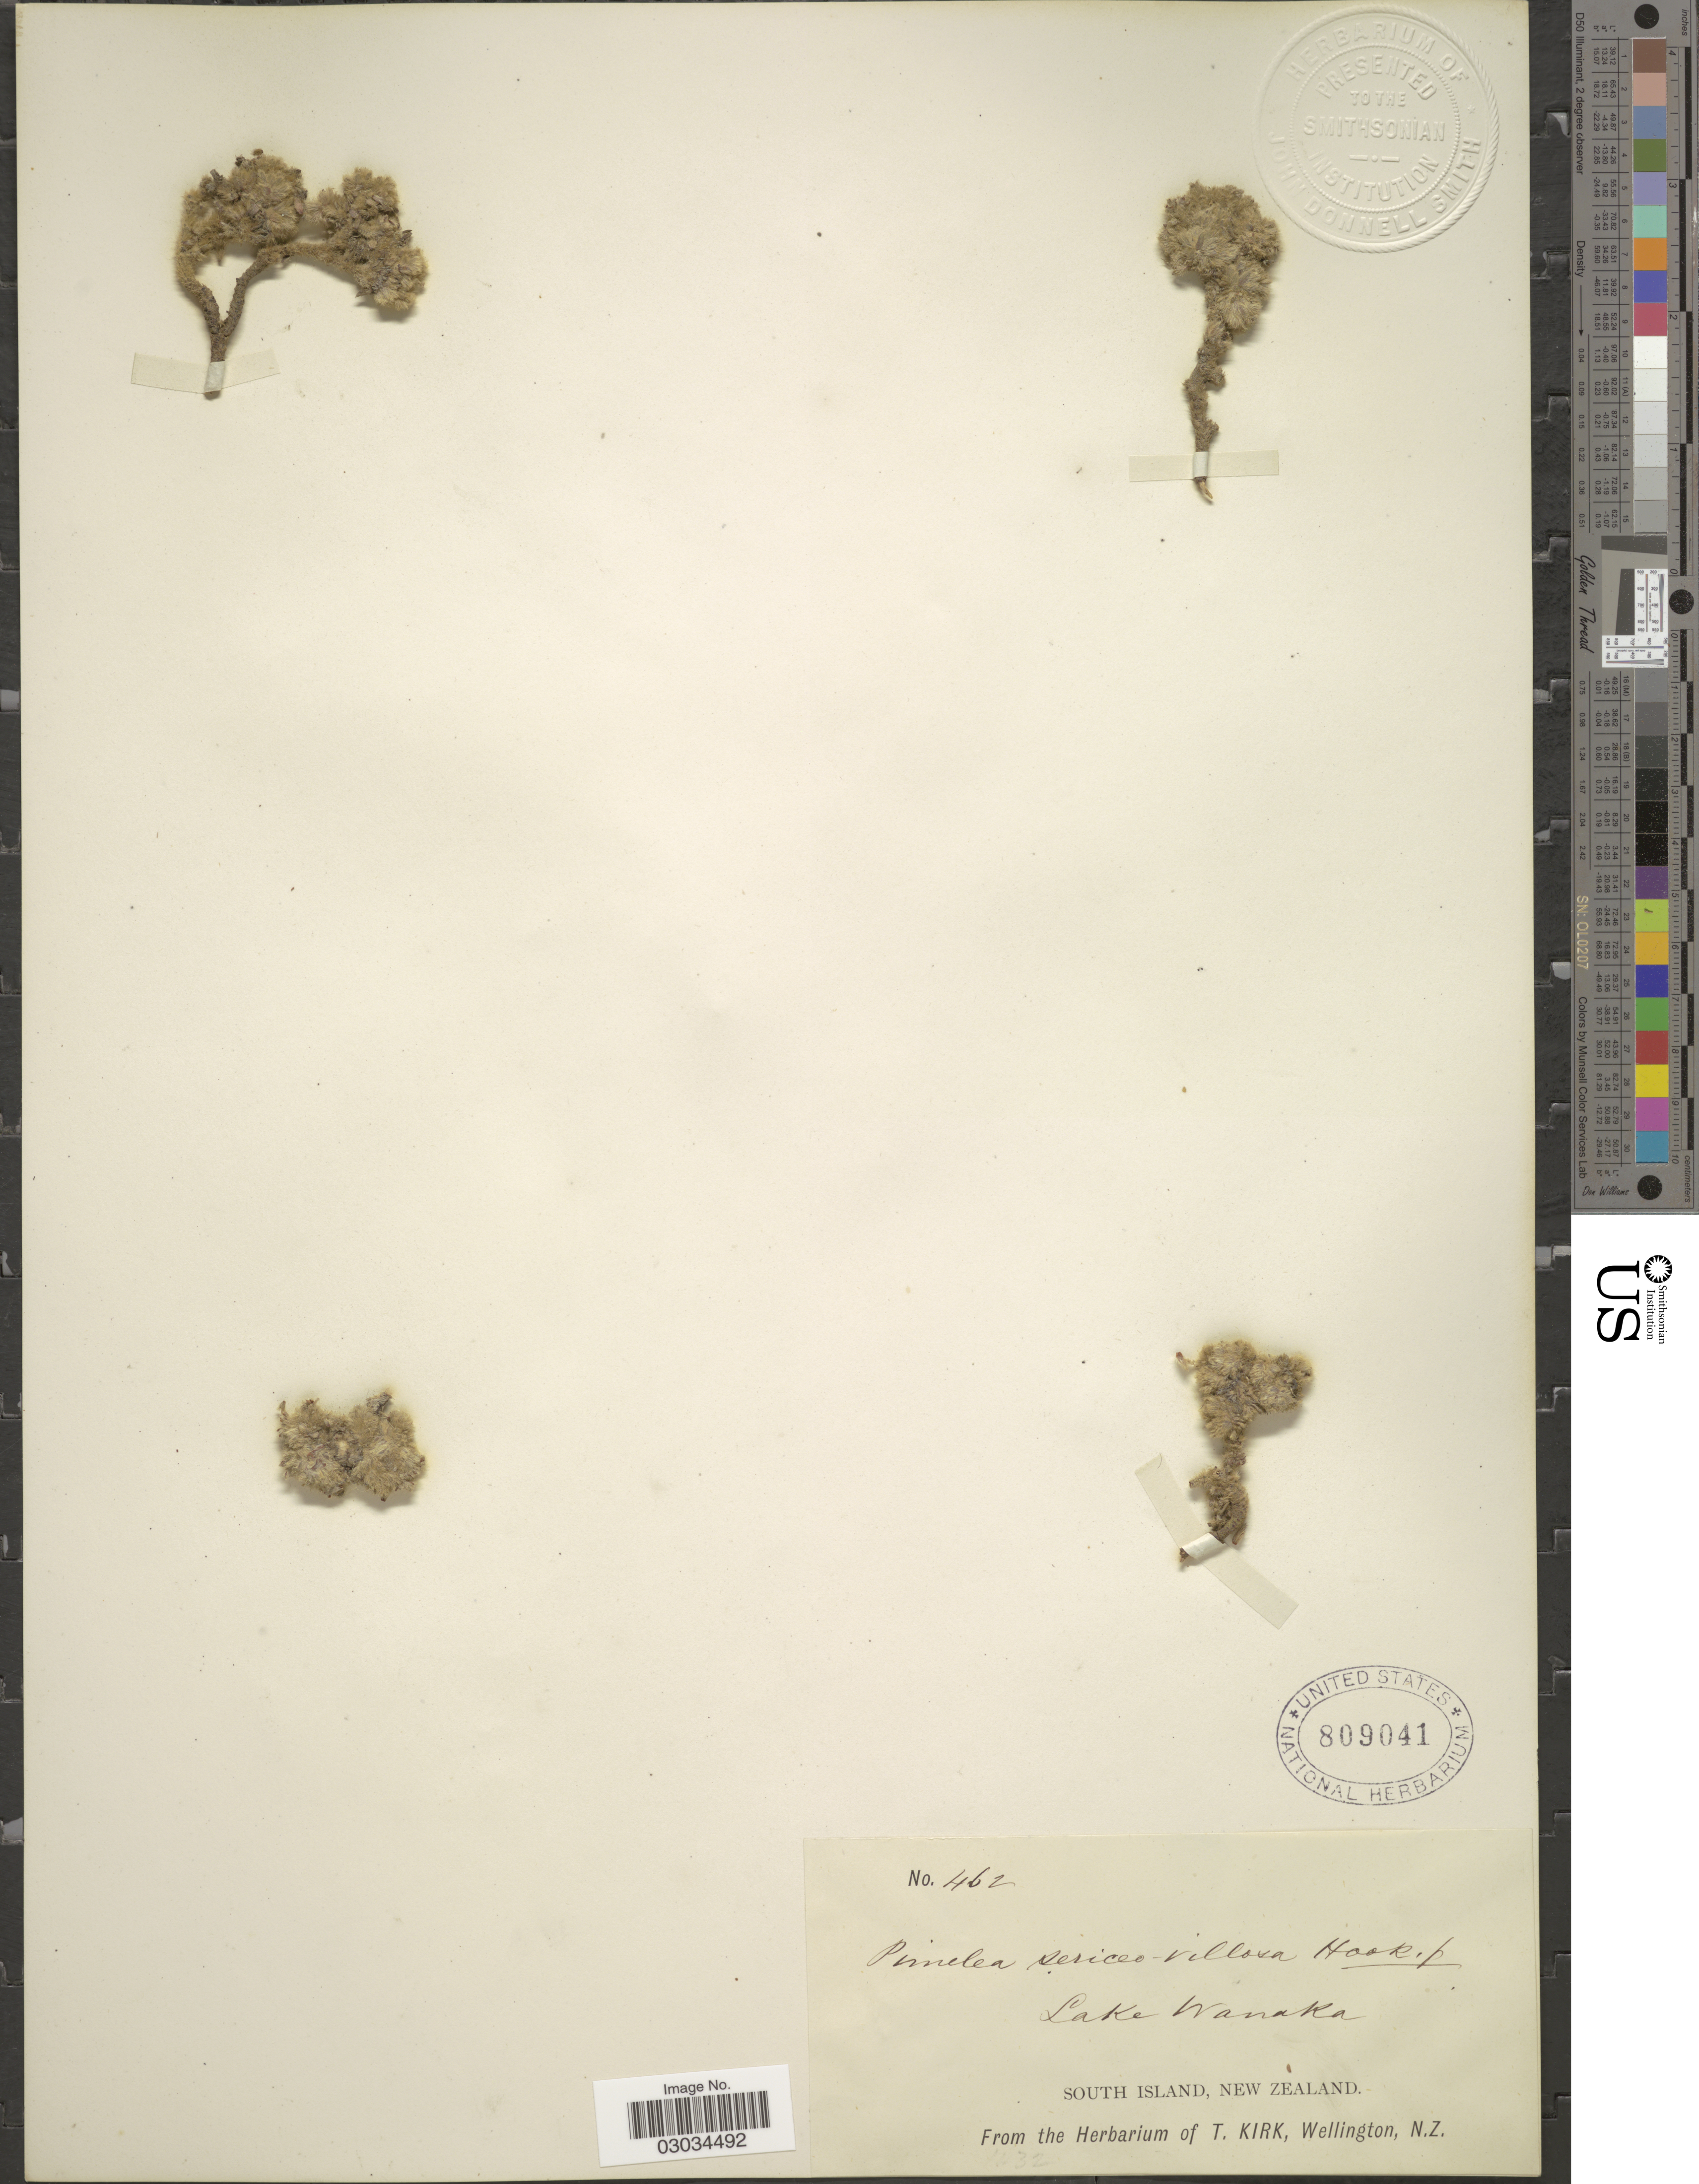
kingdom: Plantae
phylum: Tracheophyta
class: Magnoliopsida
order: Malvales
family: Thymelaeaceae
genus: Pimelea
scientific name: Pimelea sericeovillosa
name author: Hook. f.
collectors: ex herb. T. Kirk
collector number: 462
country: New Zealand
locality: Lake Wanaka. South Island.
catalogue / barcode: US 809041